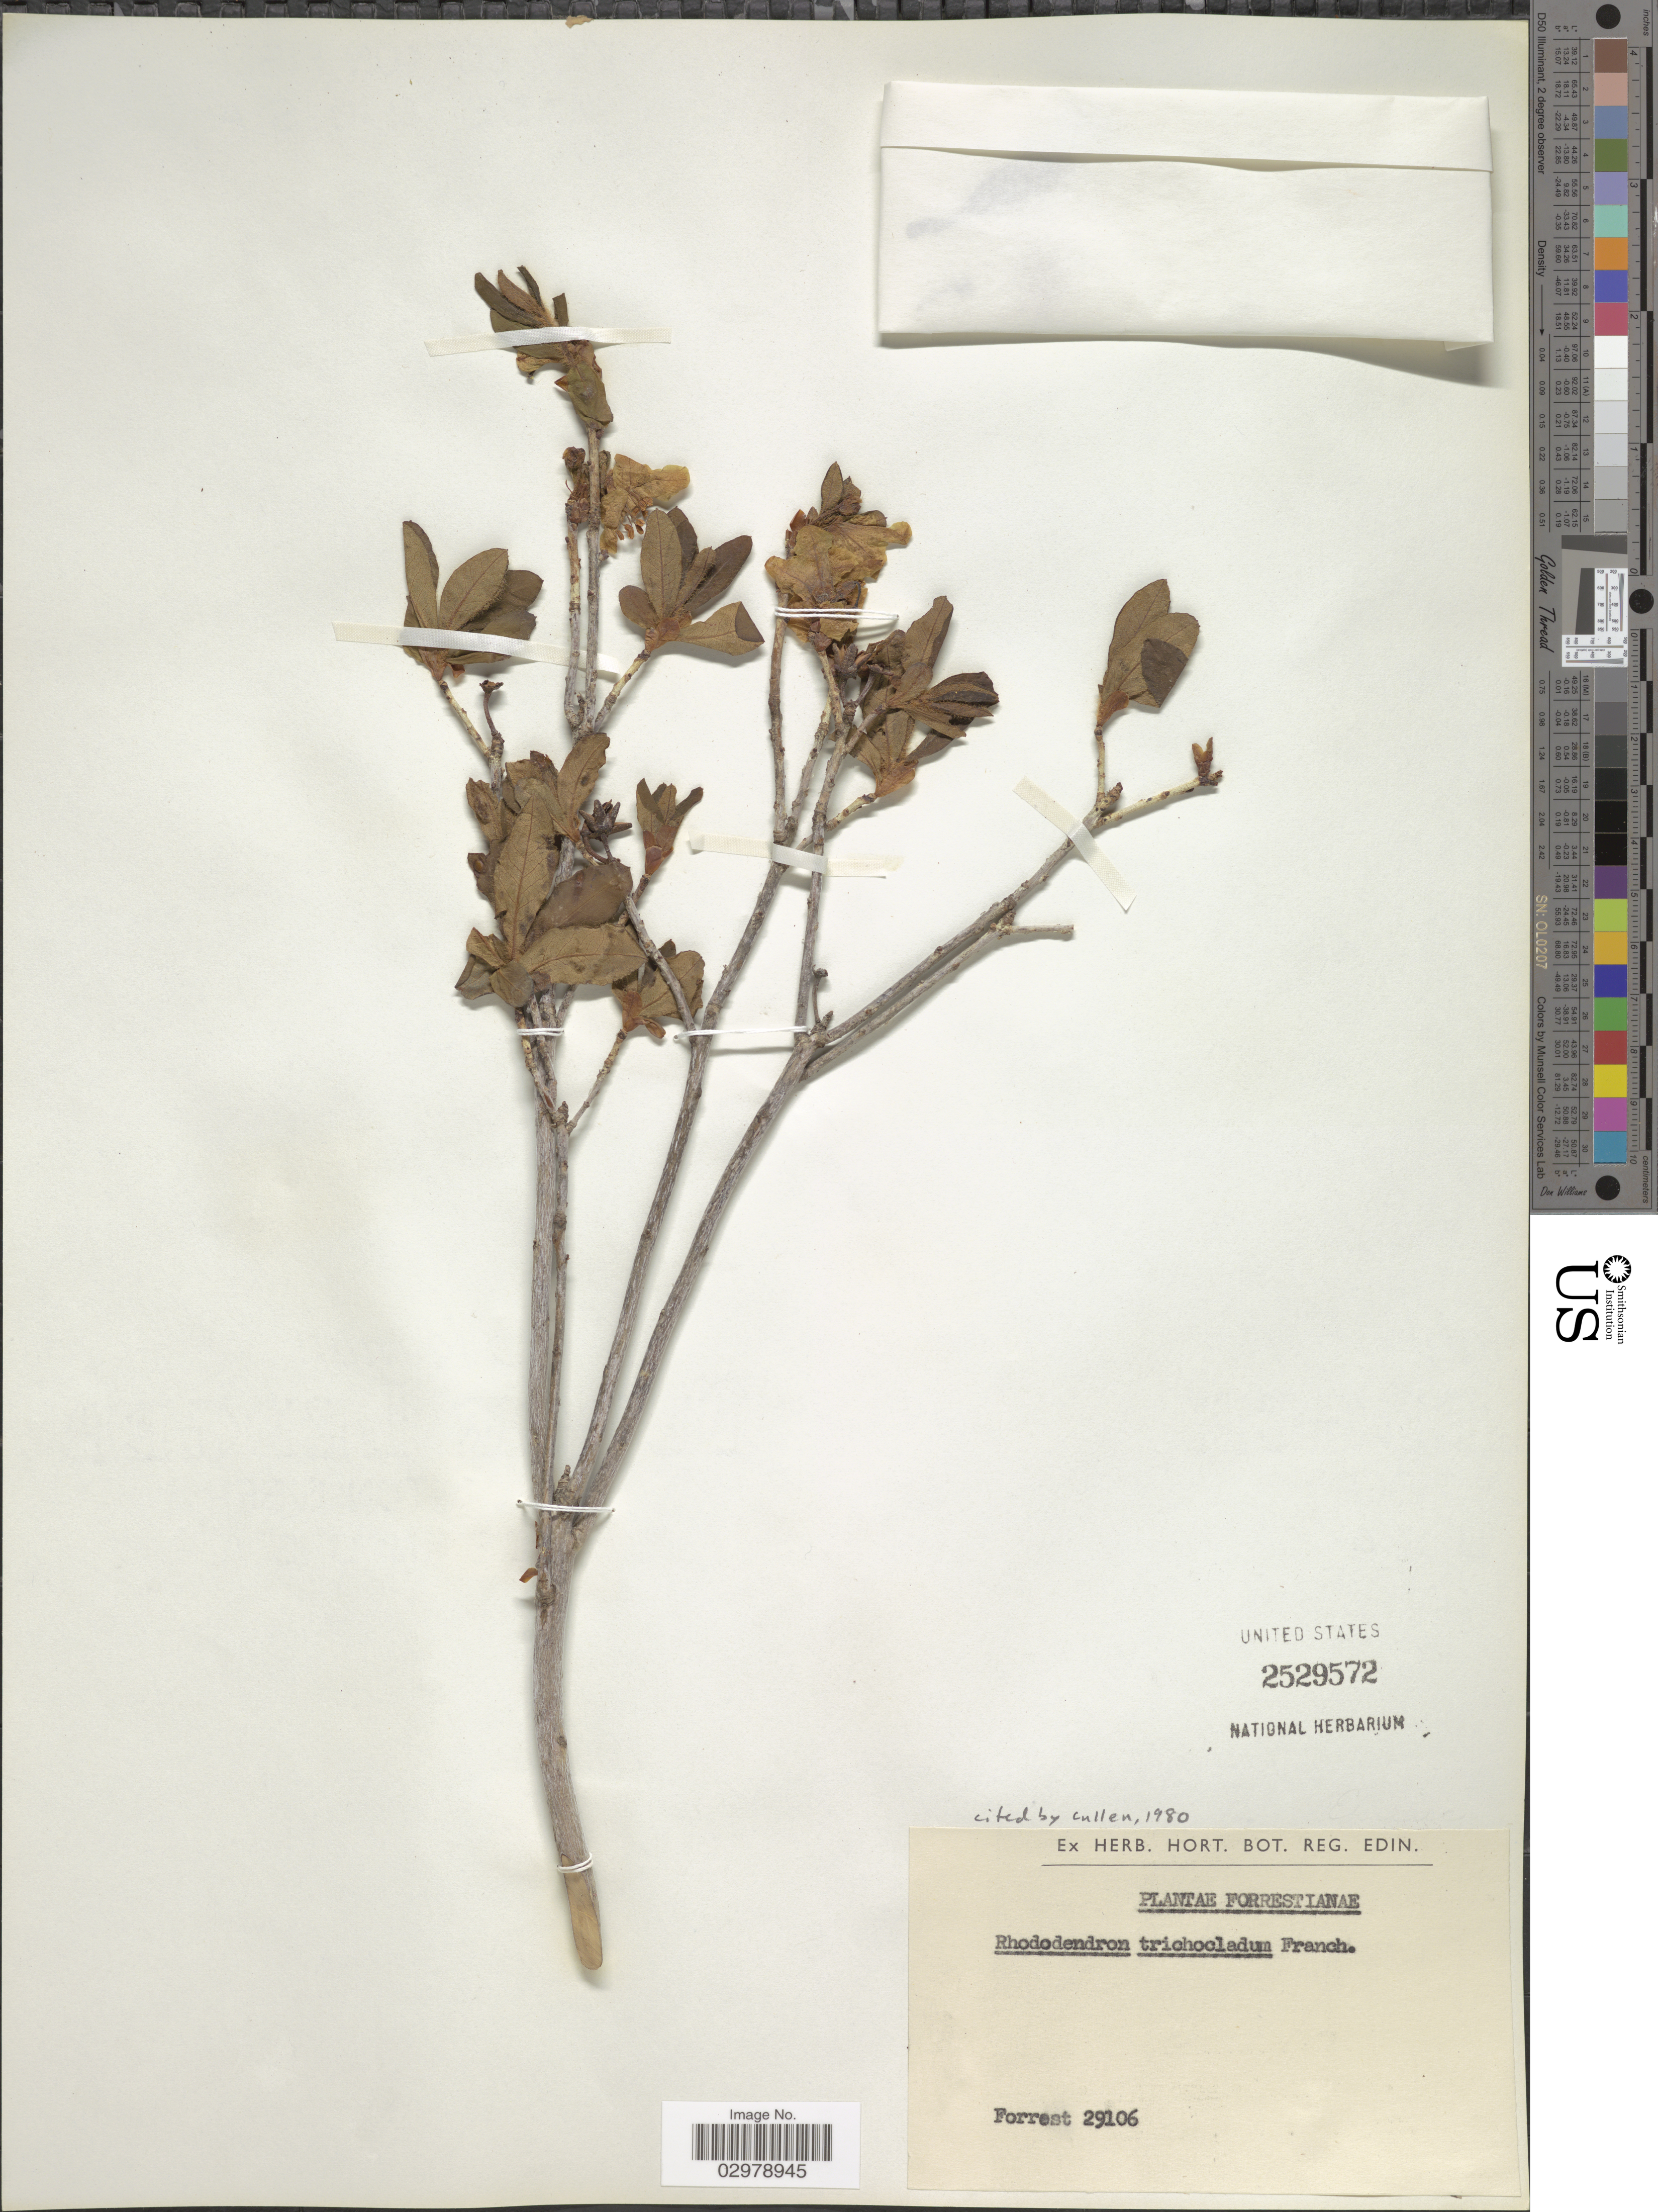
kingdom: Plantae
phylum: Tracheophyta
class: Magnoliopsida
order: Ericales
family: Ericaceae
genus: Rhododendron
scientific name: Rhododendron trichocladum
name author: Franch.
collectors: -. Forrest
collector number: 29106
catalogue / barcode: US 2529572